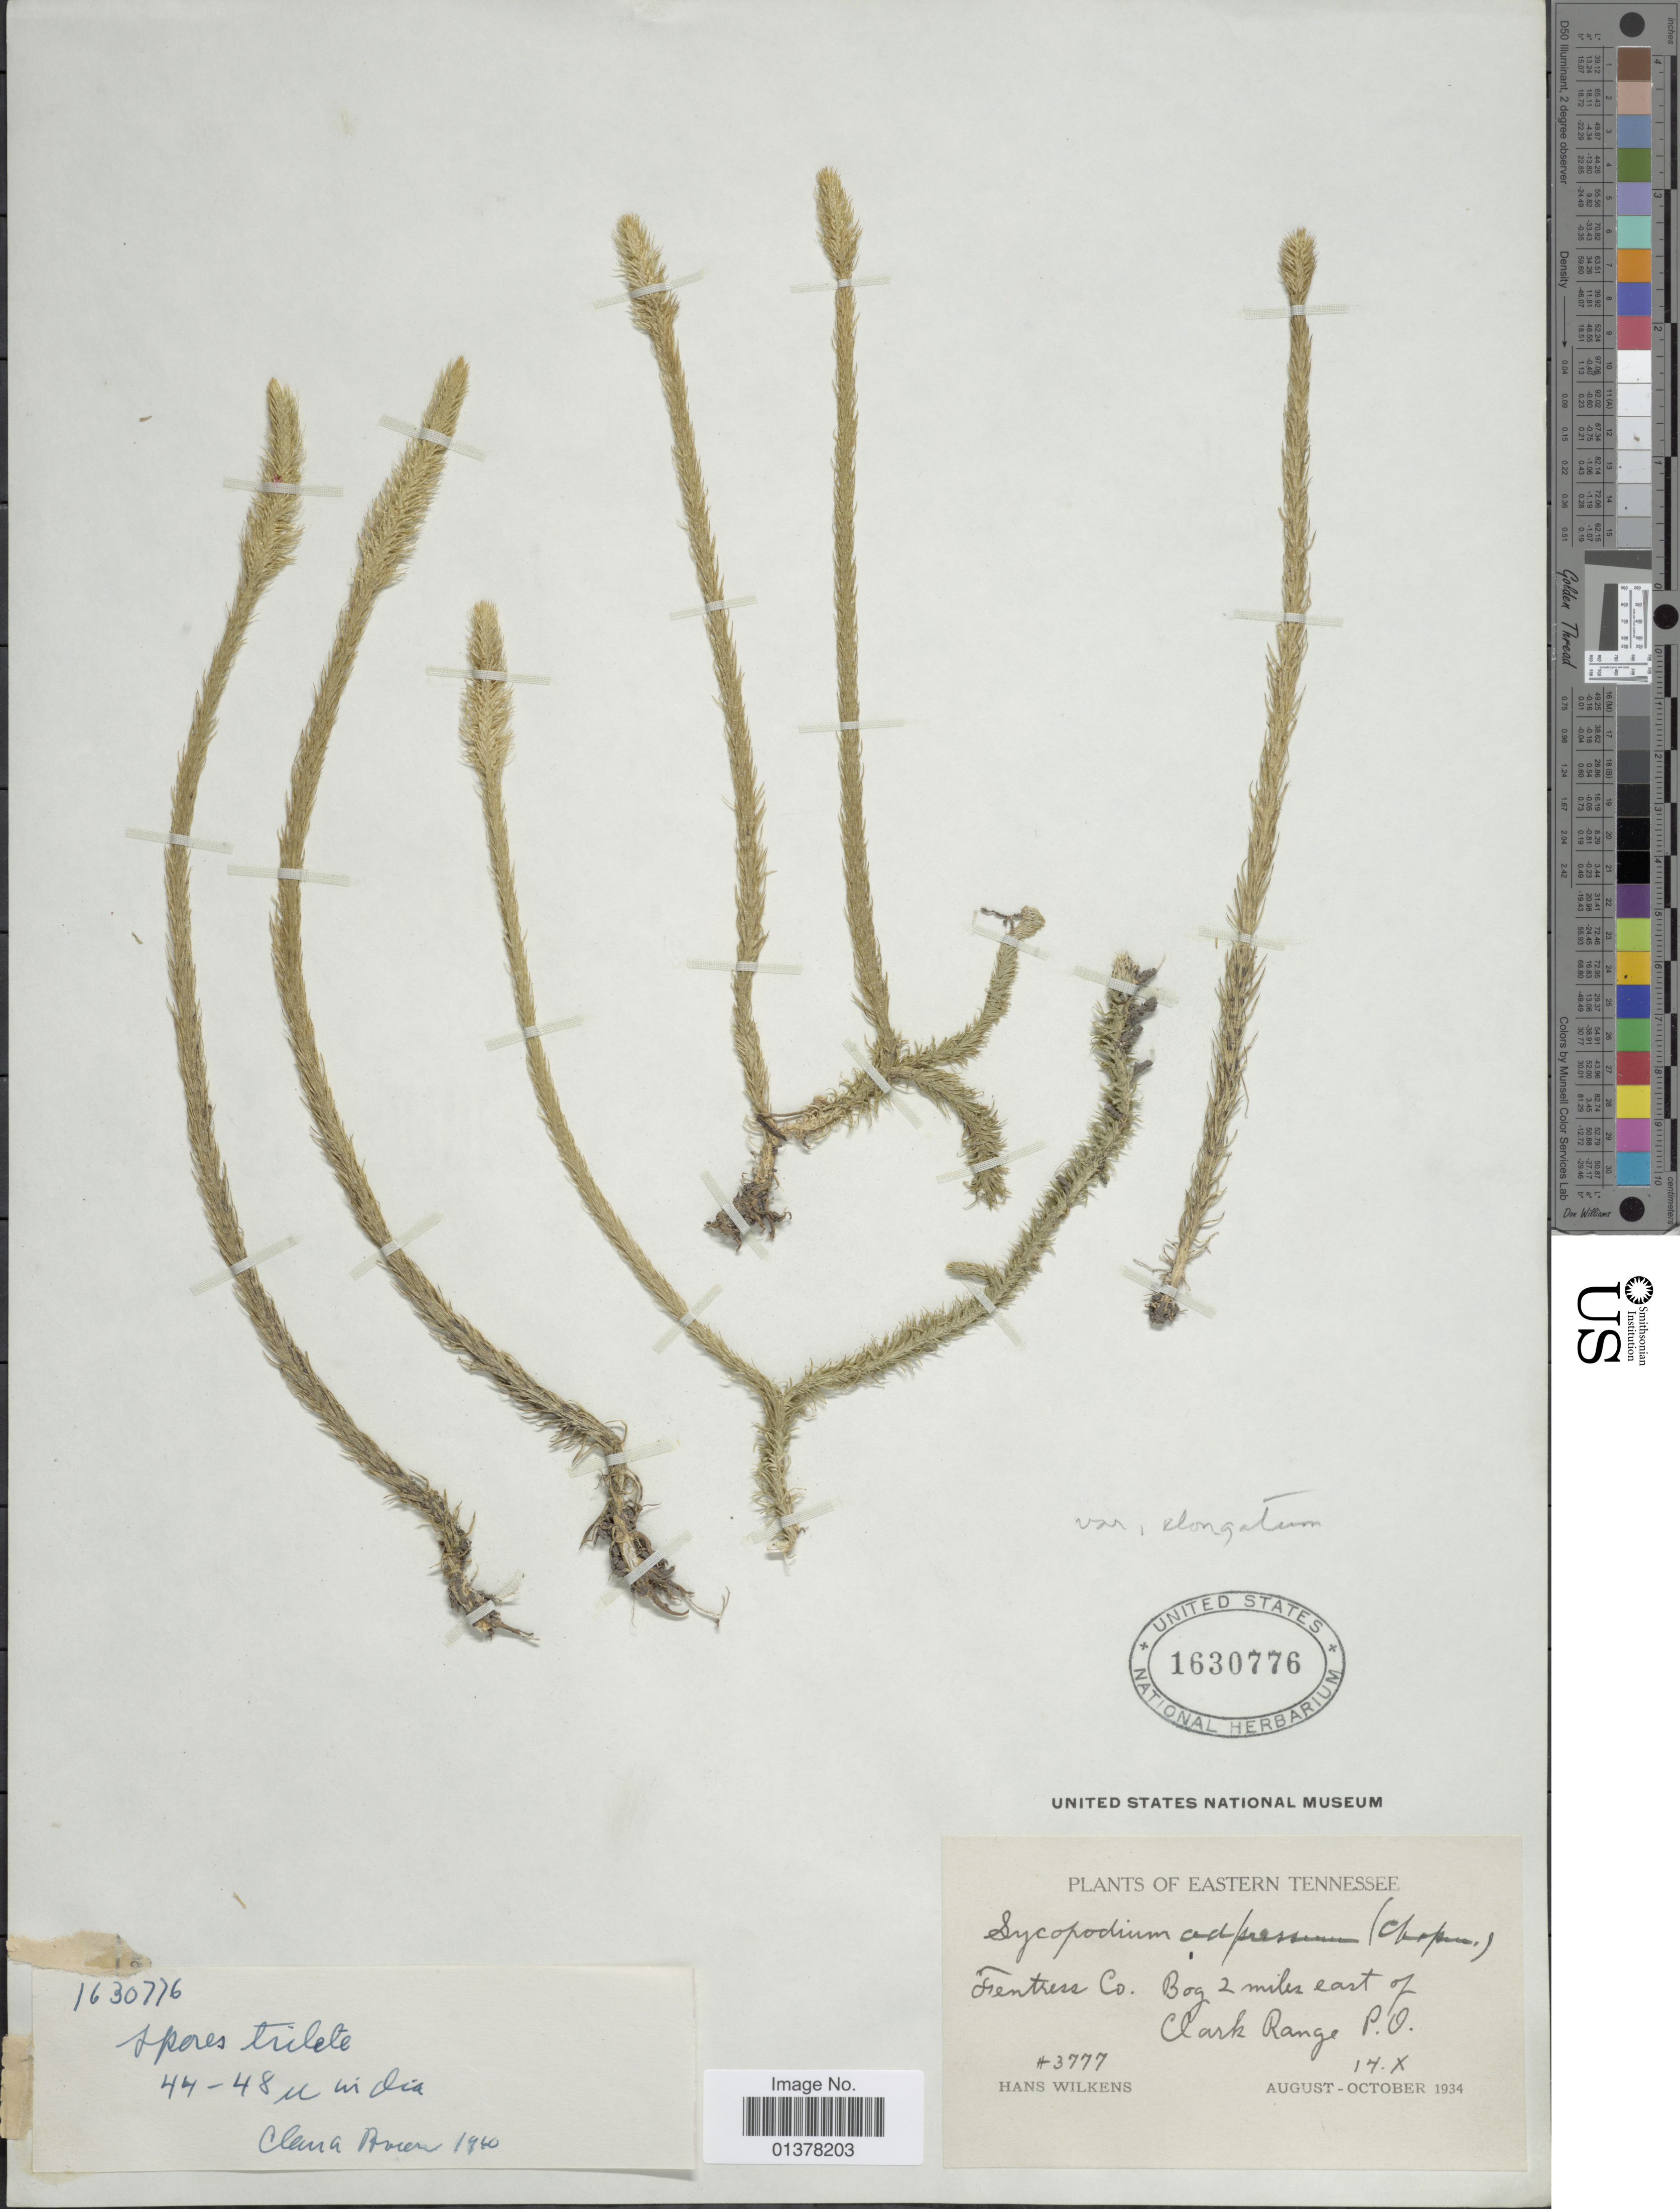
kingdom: Plantae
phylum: Tracheophyta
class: Lycopodiopsida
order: Lycopodiales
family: Lycopodiaceae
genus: Lycopodiella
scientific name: Lycopodiella appressa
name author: (Chapm.) Cranfill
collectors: Wilkes Explor. Exped.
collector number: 3777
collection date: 1934-10-14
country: United States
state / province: Tennessee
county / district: Fentress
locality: Bog 2 miles E of Clark Range P.O.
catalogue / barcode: US 1630776